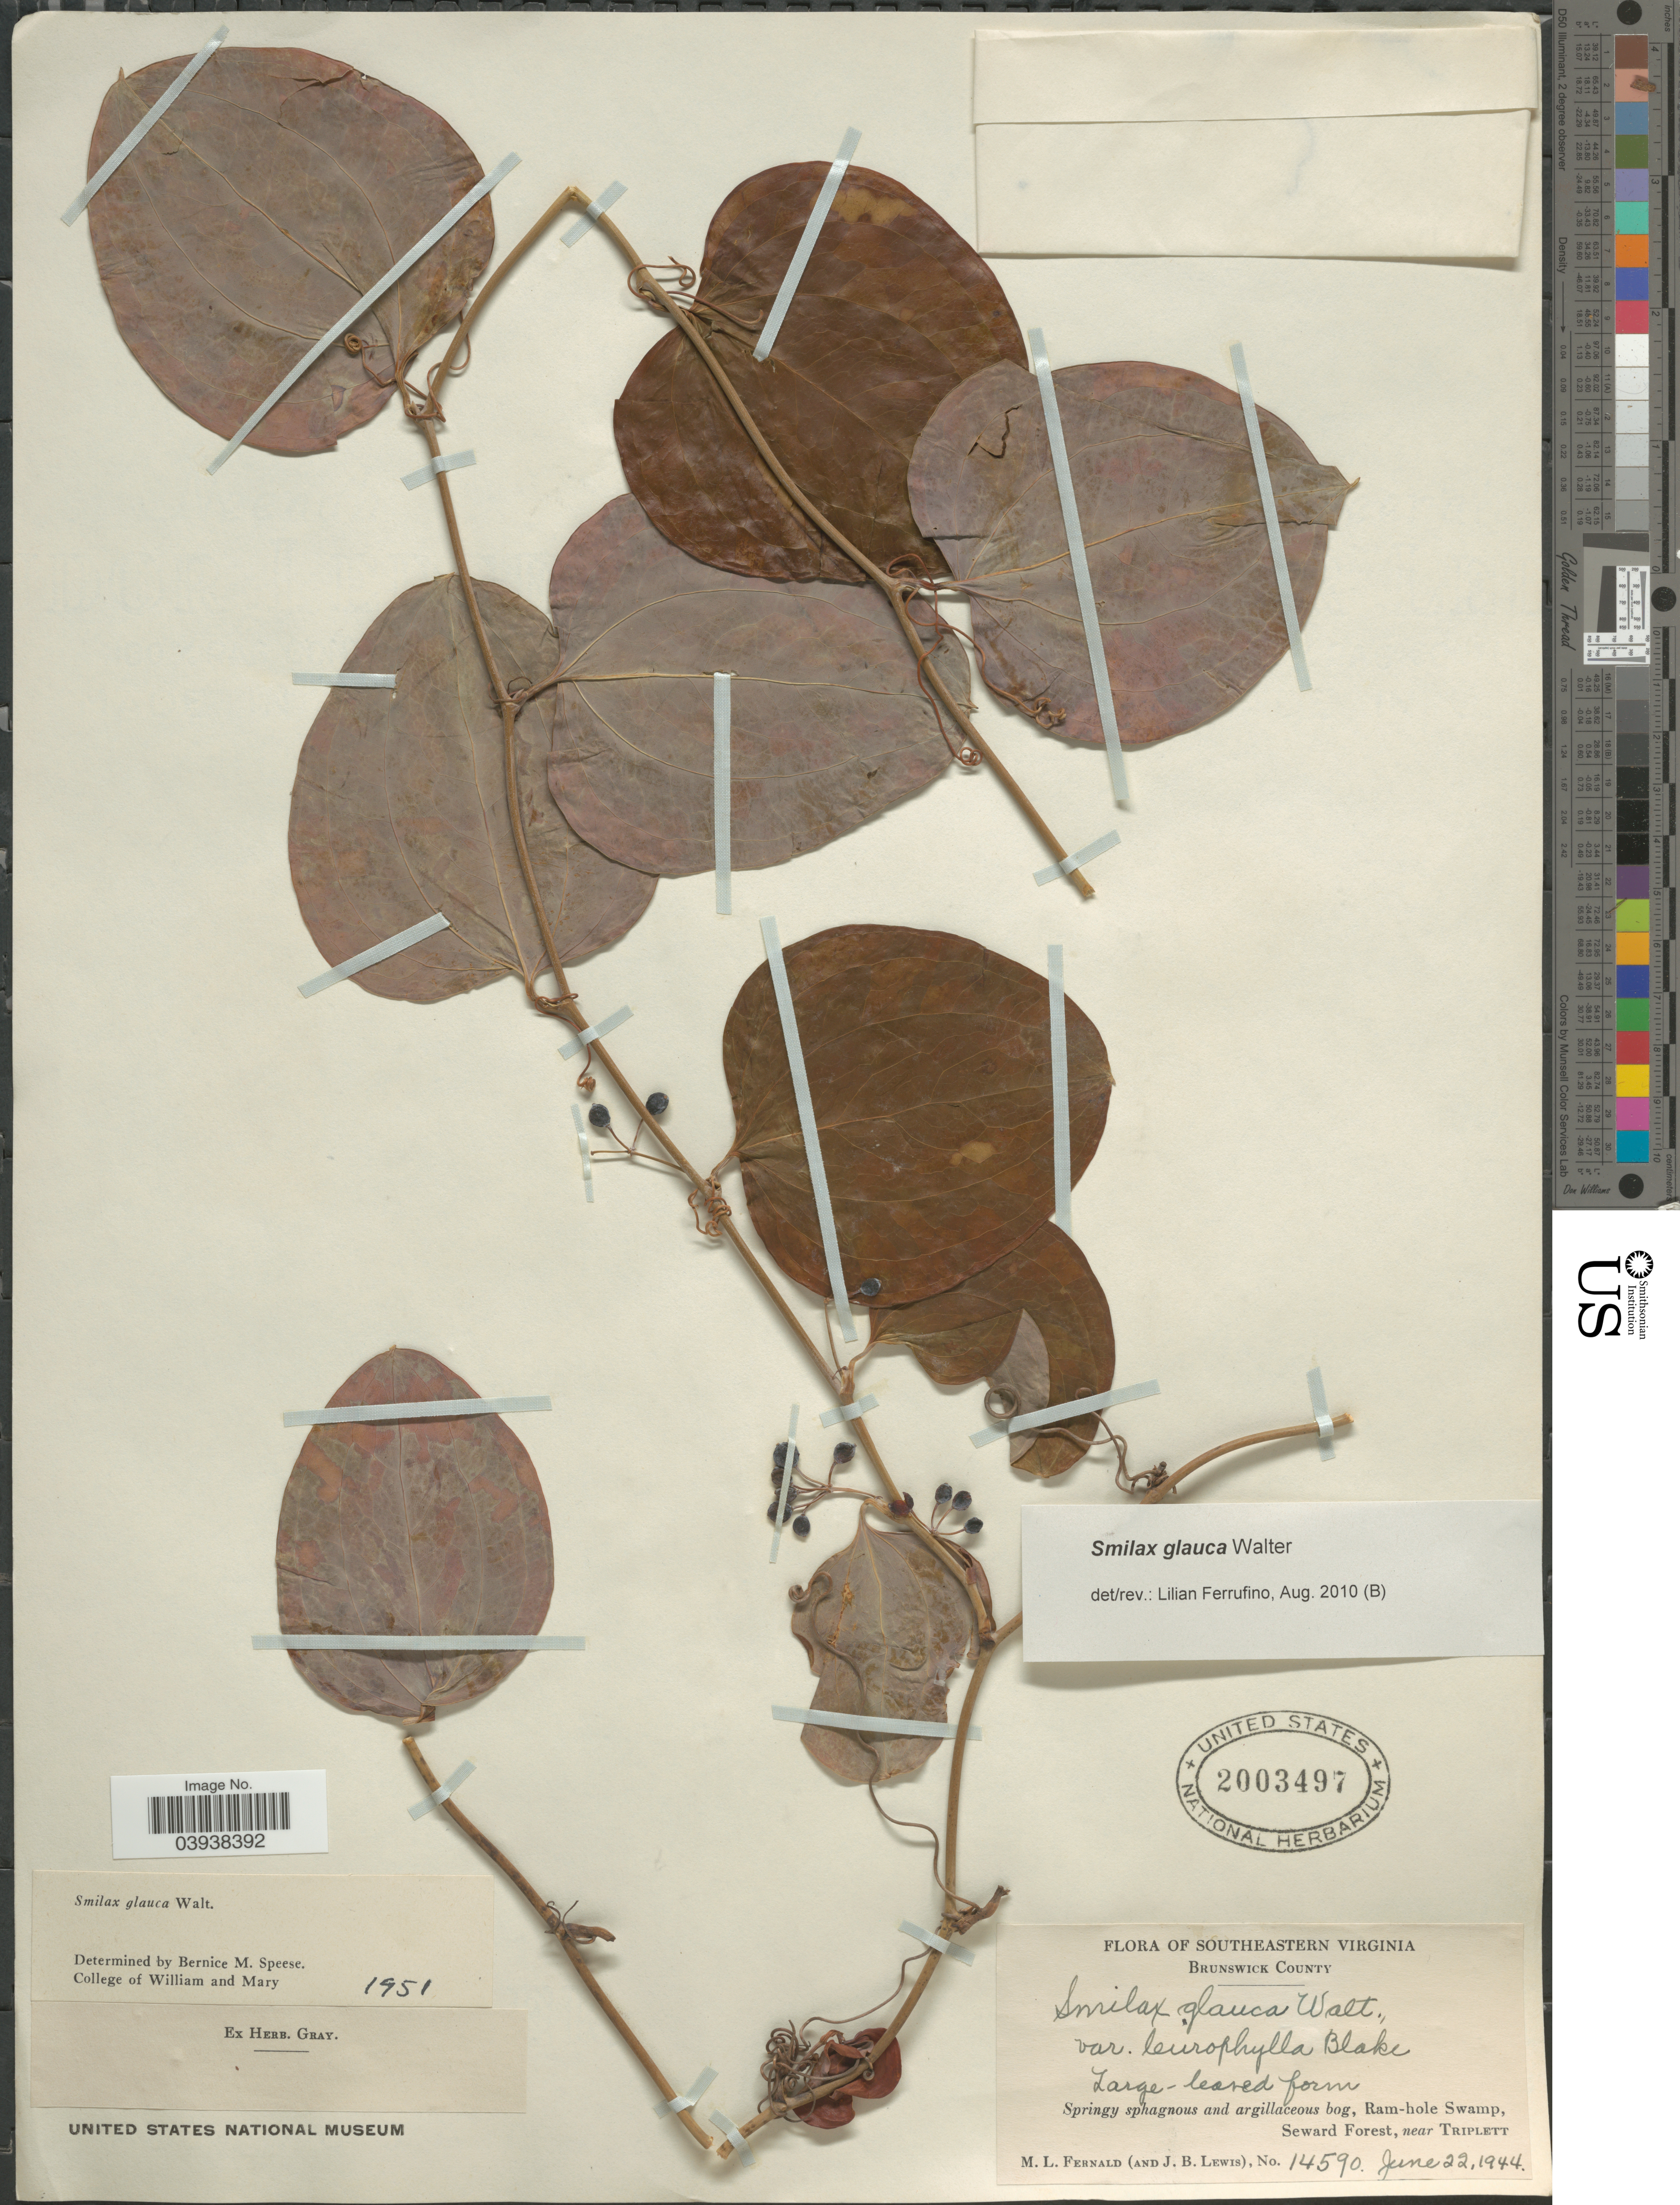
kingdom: Plantae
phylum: Tracheophyta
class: Liliopsida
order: Liliales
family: Smilacaceae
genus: Smilax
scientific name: Smilax glauca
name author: Walter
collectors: M. L. Fernald & J. B. Lewis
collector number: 14590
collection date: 1944-06-22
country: United States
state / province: Virginia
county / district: Brunswick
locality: Southeastern Virginia. Brunswick County. Ram-hole Swamp, Seward Forest, near Triplett.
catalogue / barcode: US 2003497